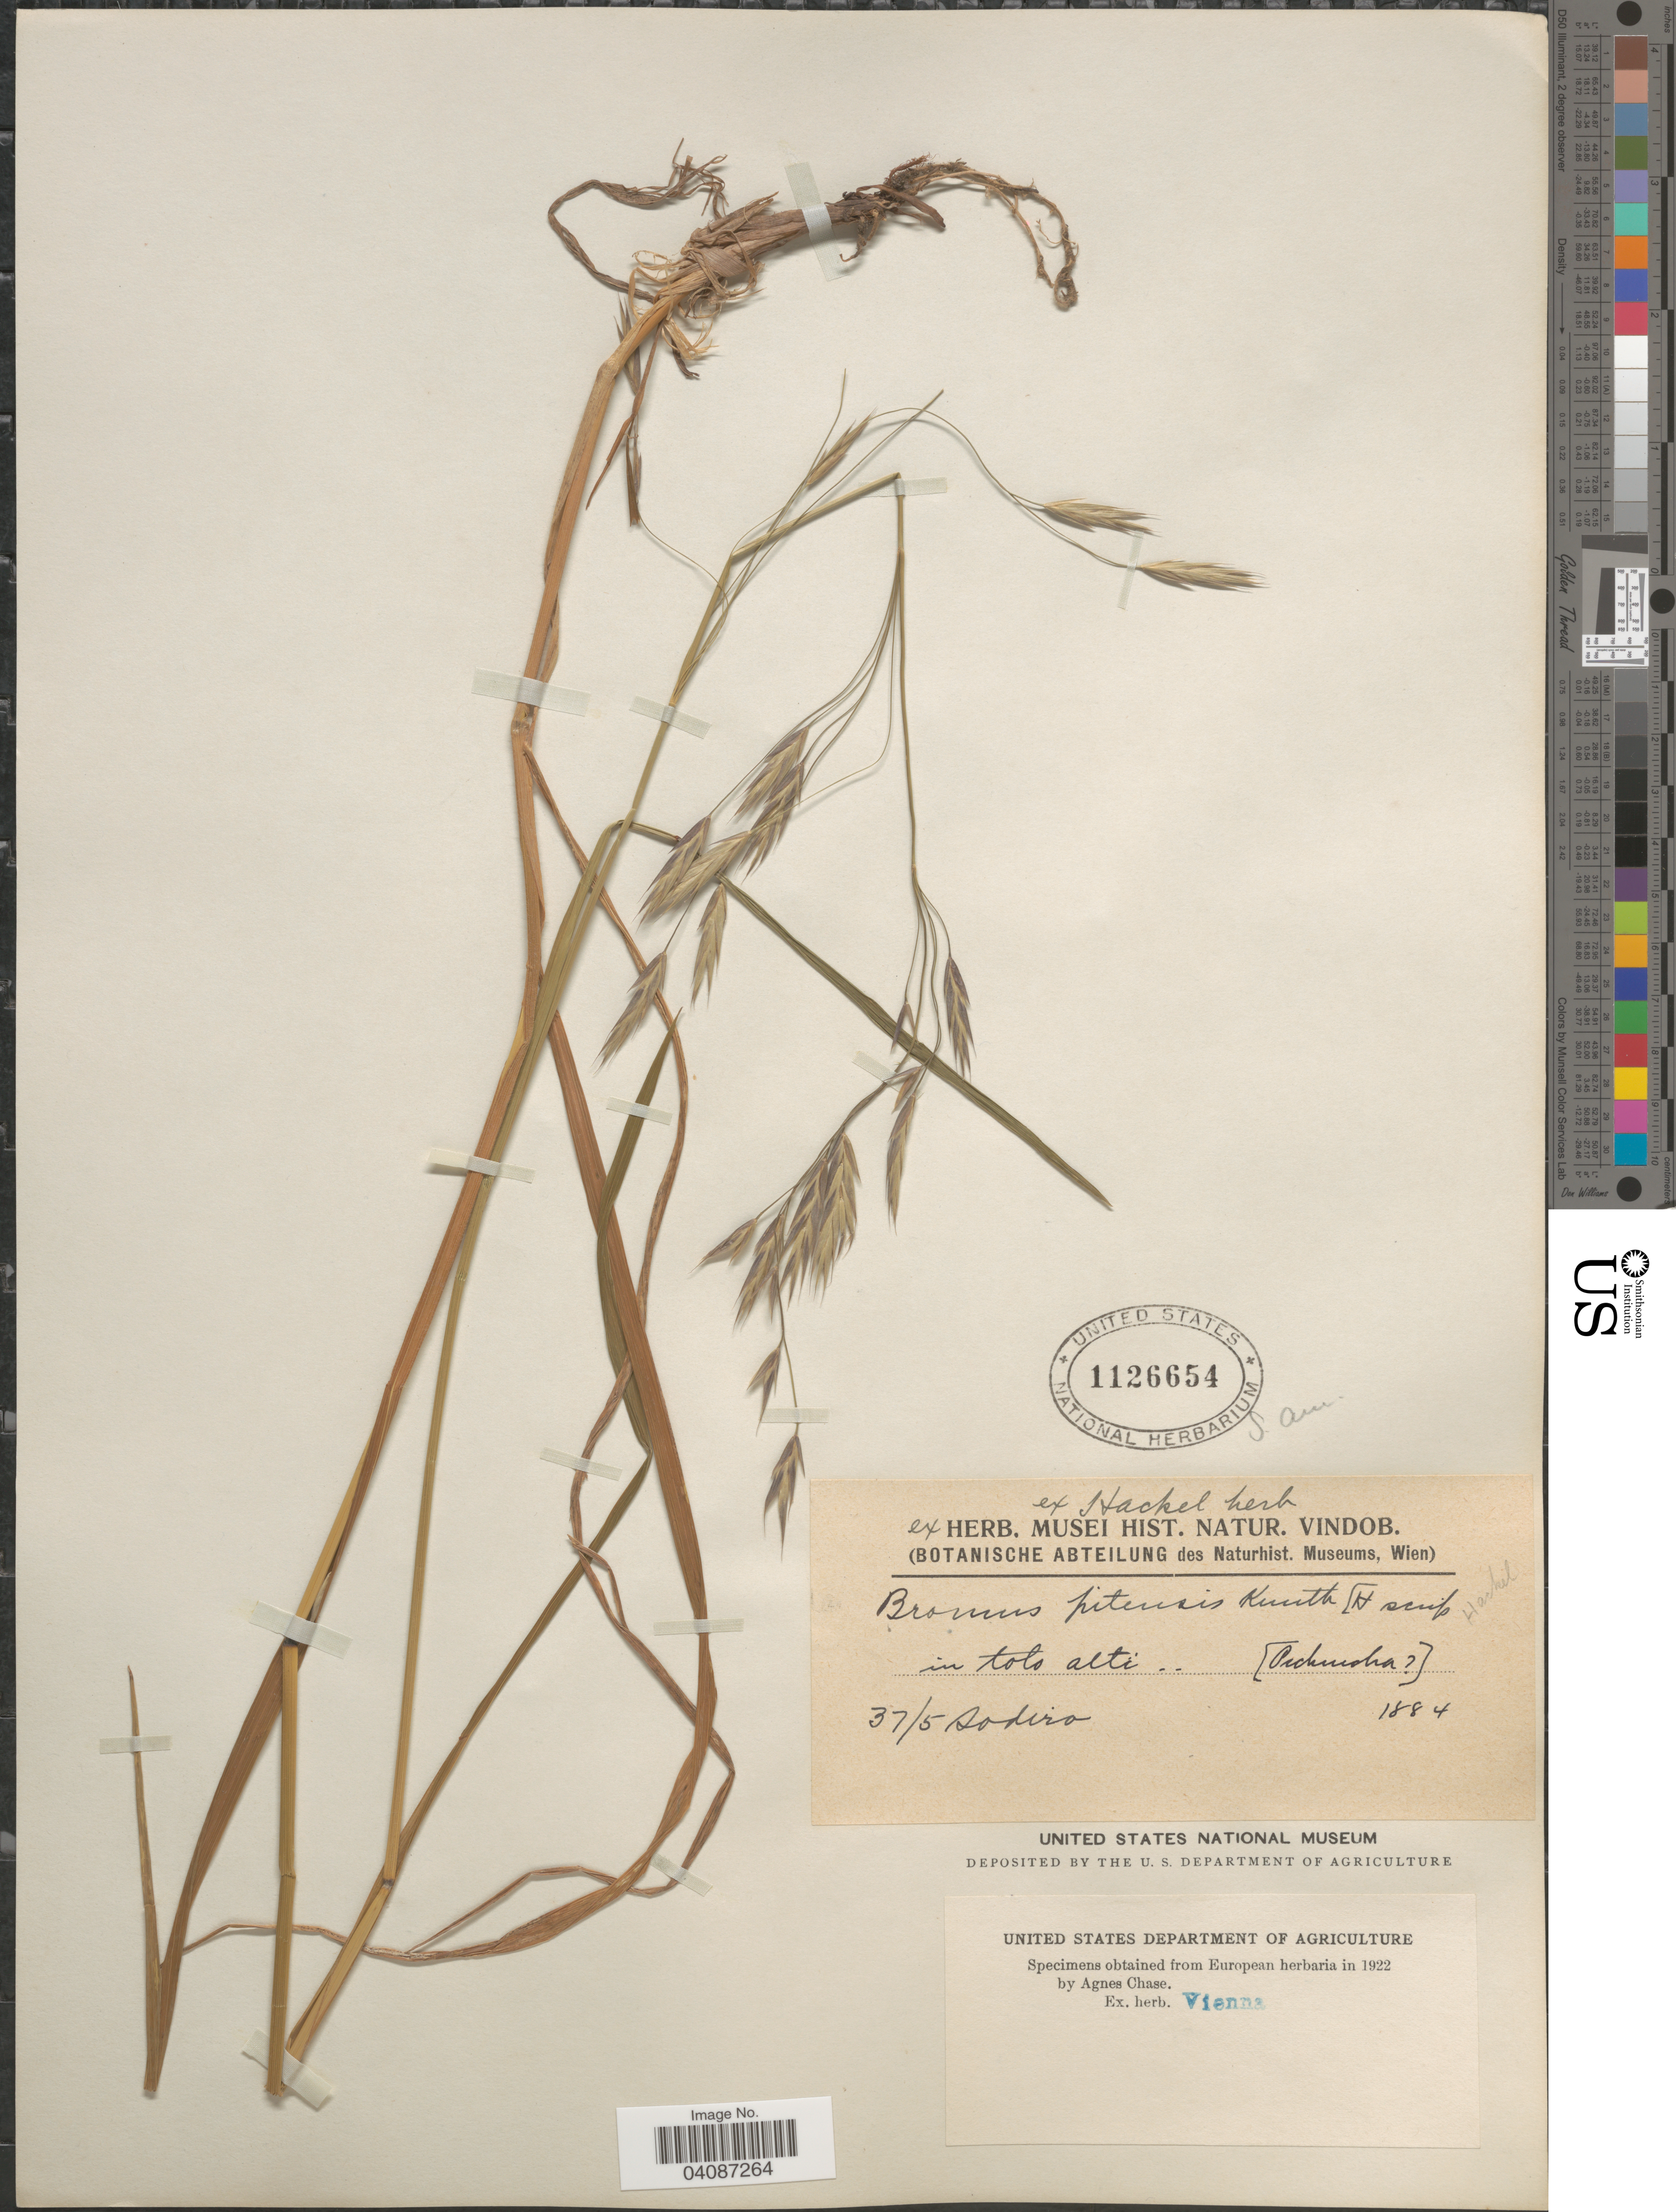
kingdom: Plantae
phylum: Tracheophyta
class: Liliopsida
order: Poales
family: Poaceae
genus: Bromus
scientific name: Bromus pitensis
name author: Kunth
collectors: Sodiro, --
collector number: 37/5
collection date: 1884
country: Ecuador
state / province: Pichincha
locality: S. Am.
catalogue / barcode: US 1126654